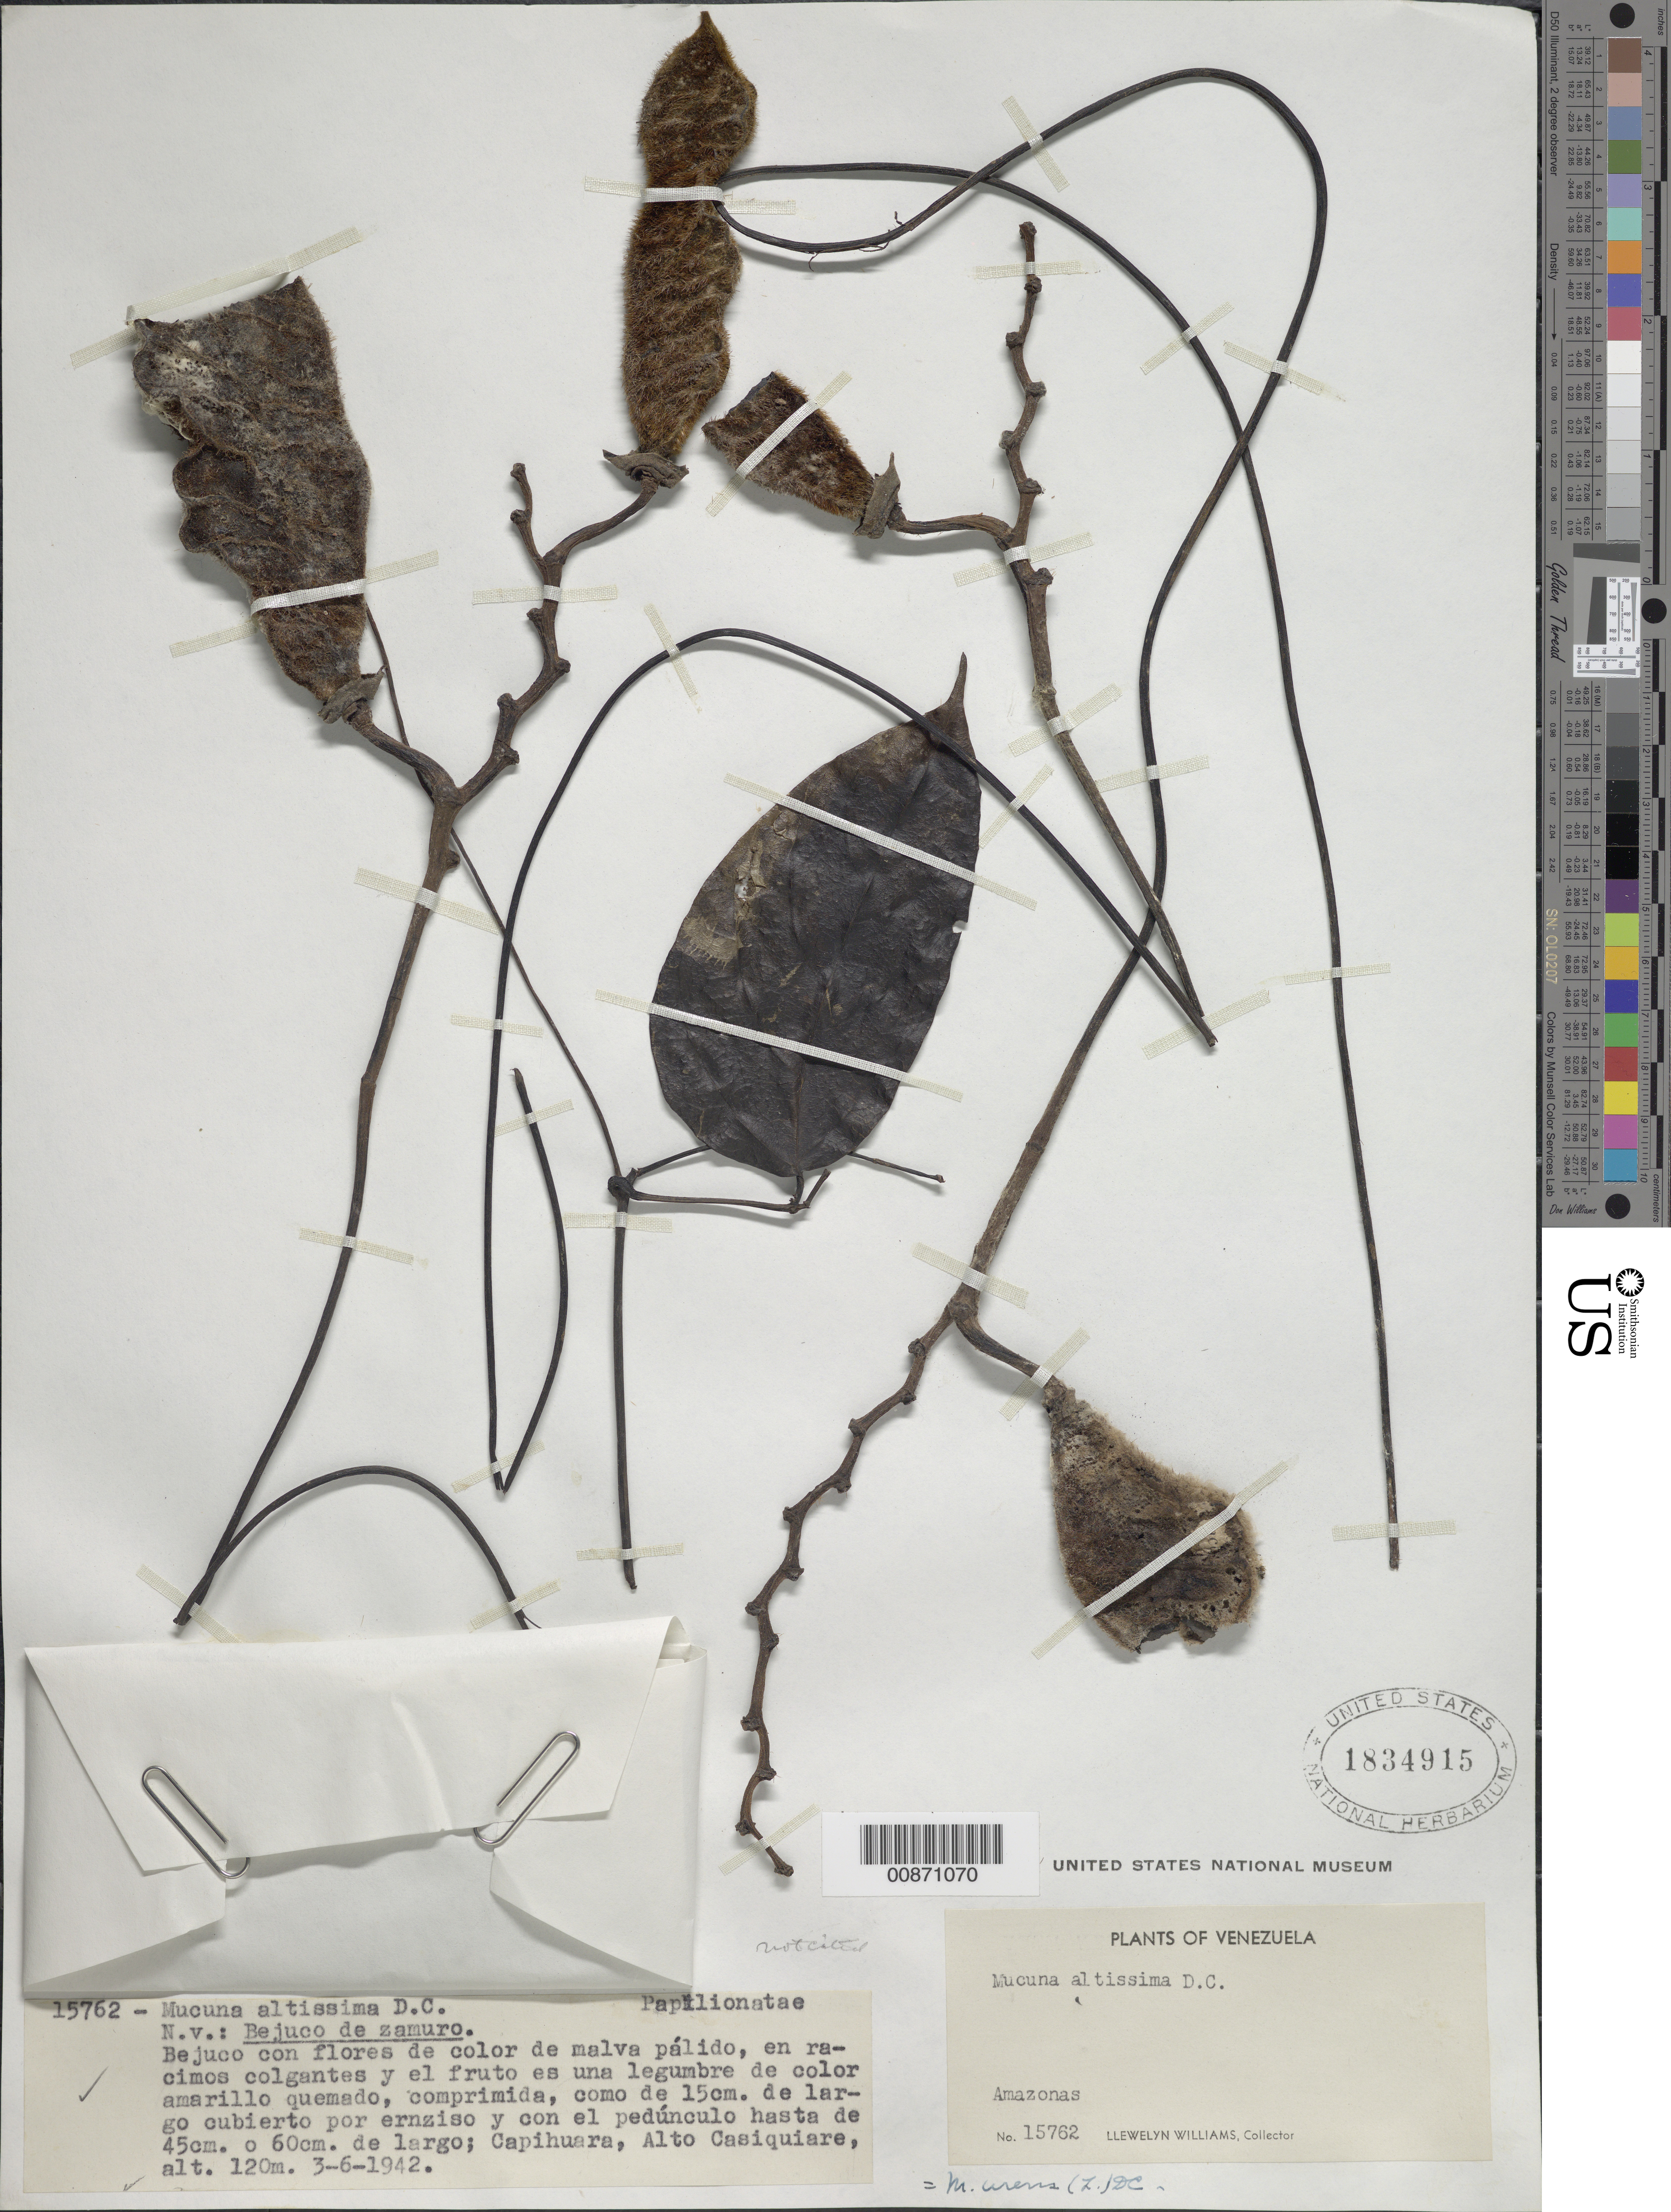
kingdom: Plantae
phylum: Tracheophyta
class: Magnoliopsida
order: Fabales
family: Fabaceae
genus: Mucuna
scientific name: Mucuna urens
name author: (L.) Medik.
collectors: Ll. Williams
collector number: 15762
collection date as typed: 3-Jun-42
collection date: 1942-06-03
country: Venezuela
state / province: Amazonas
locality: Capihuara, Alto Casiquiare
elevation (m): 120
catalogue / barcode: US 1834915